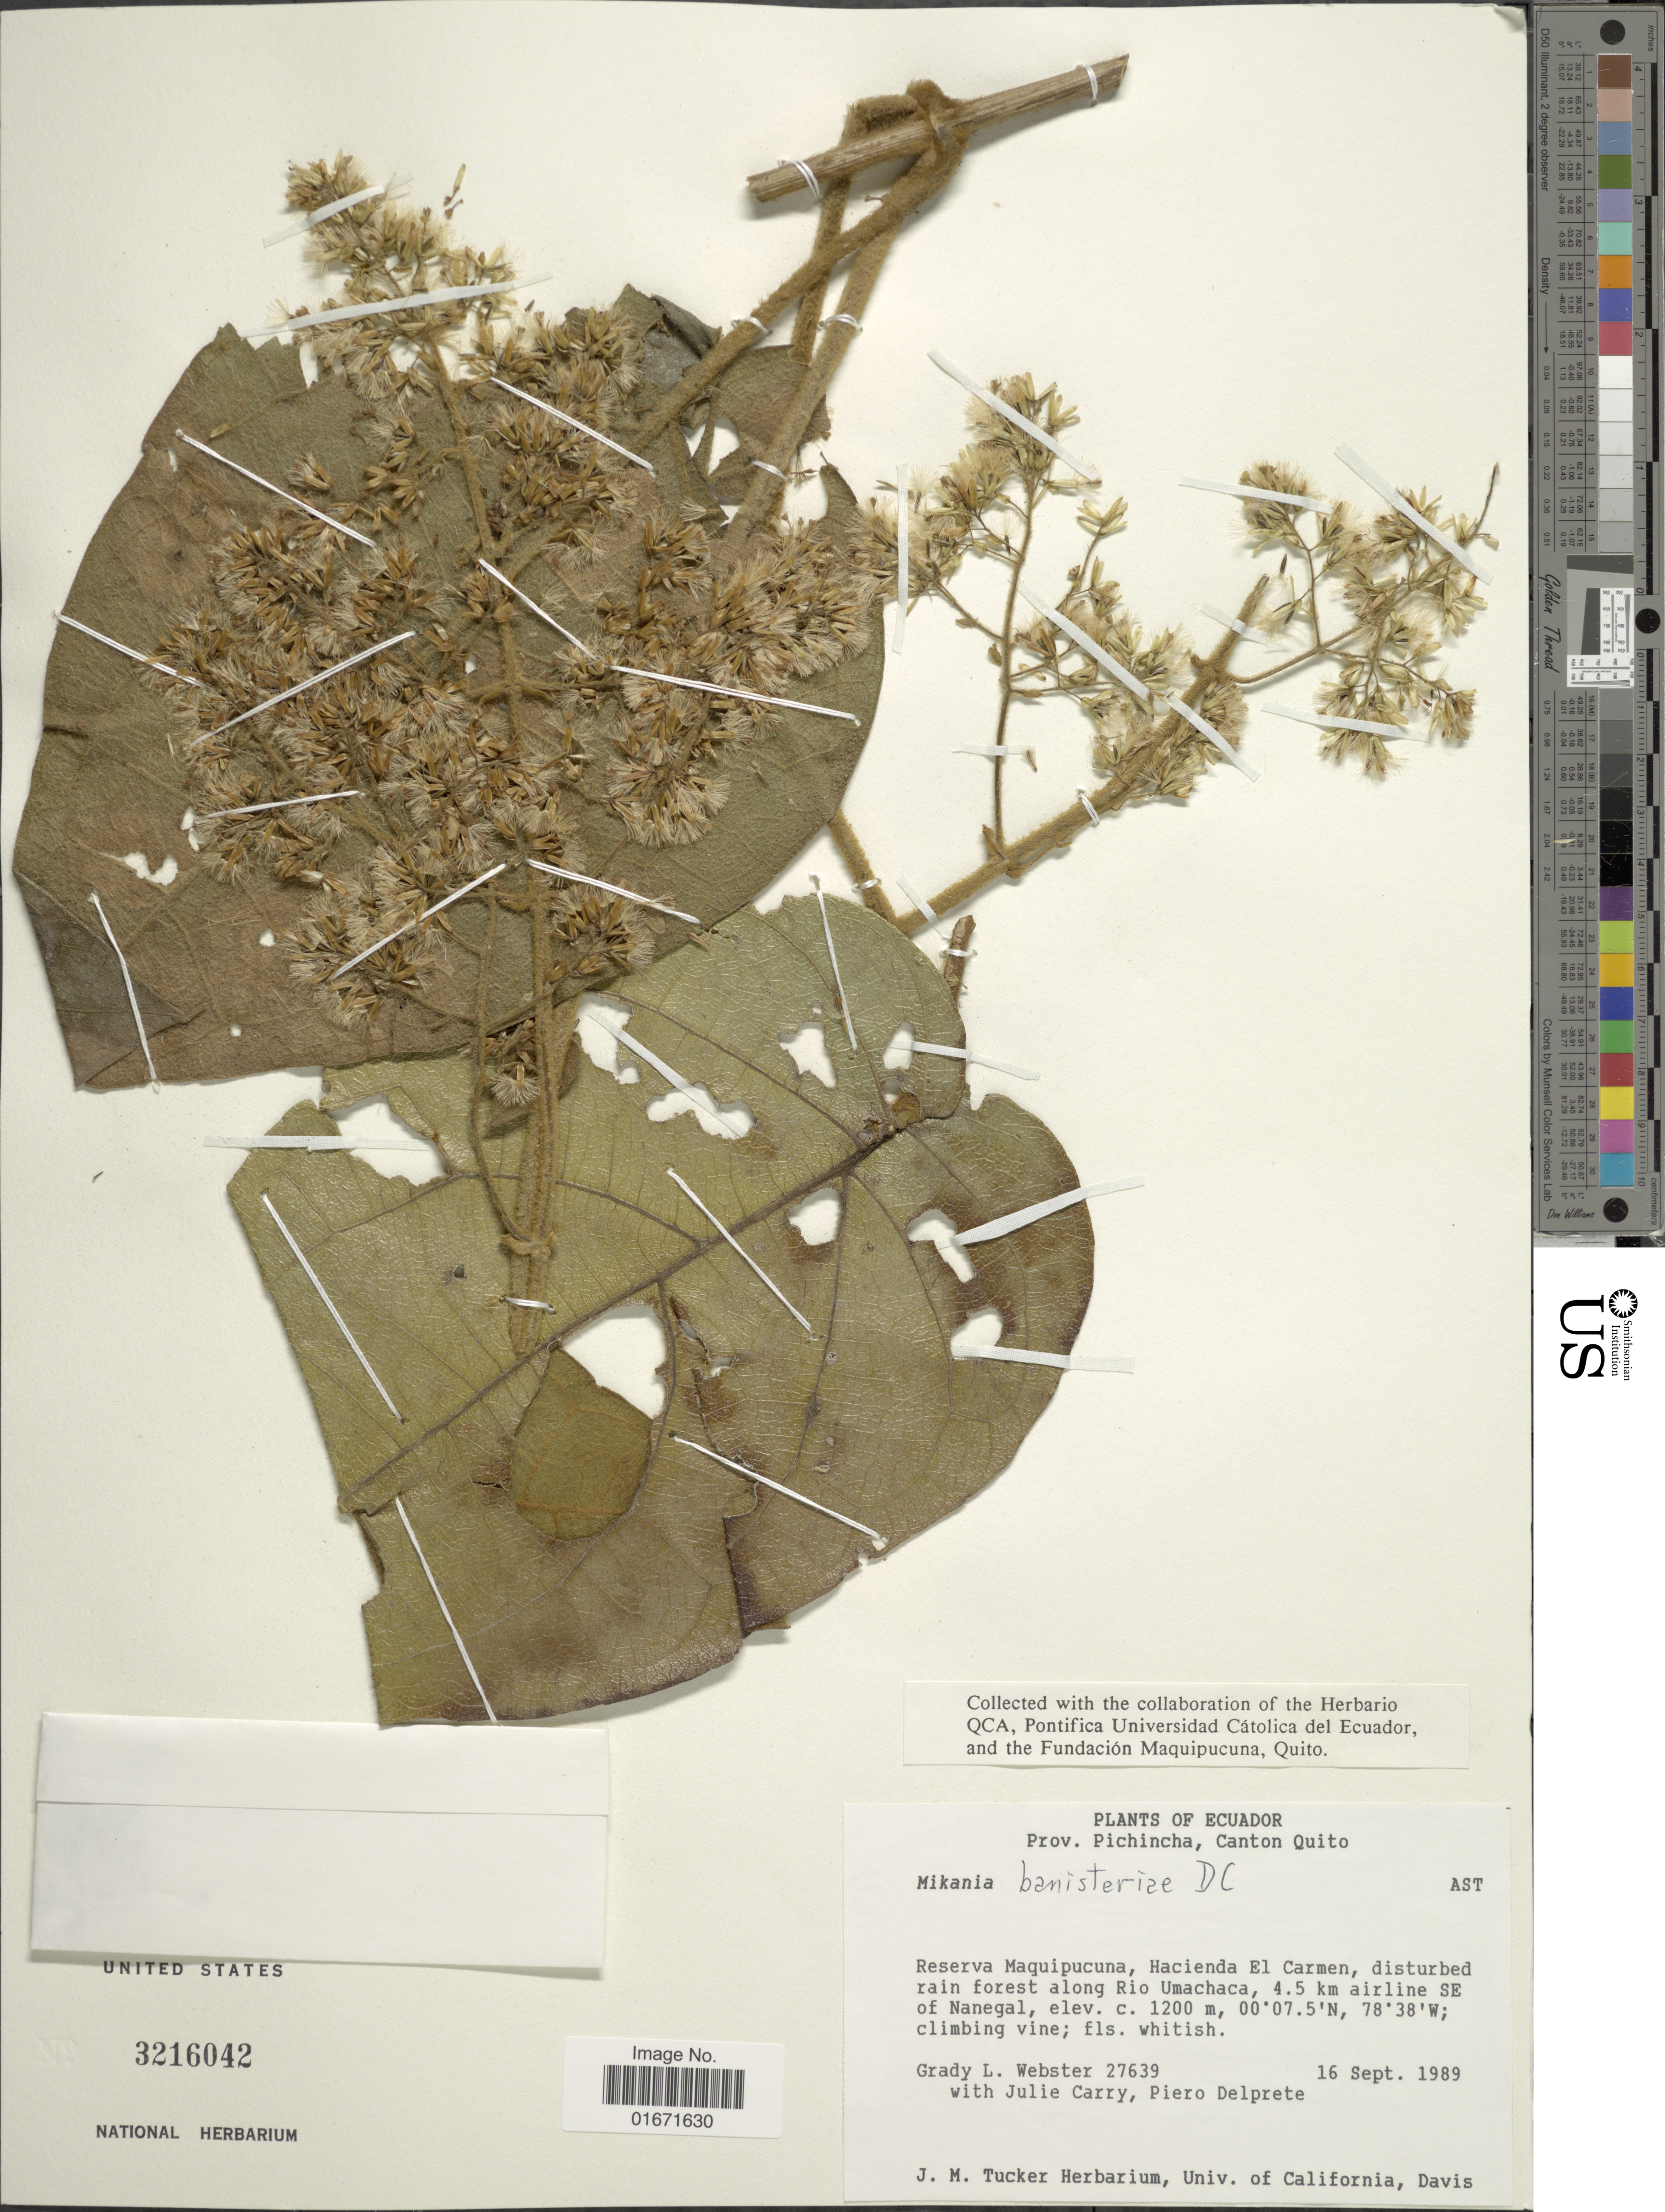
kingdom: Plantae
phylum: Tracheophyta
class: Magnoliopsida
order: Asterales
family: Asteraceae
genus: Mikania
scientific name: Mikania banisteriae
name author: DC.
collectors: G. L. Webster, J. Carry & P. G. Delprete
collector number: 27639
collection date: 1989-09-16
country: Ecuador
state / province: Pichincha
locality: Prov. Pichincha, Canton Quito. Reserva Maquipucuna, Hacienda El Carmen, disturbed rain forest along Rio Umachaca, 4.5 km airline SE of Nanegal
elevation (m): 1200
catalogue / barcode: US 3216042